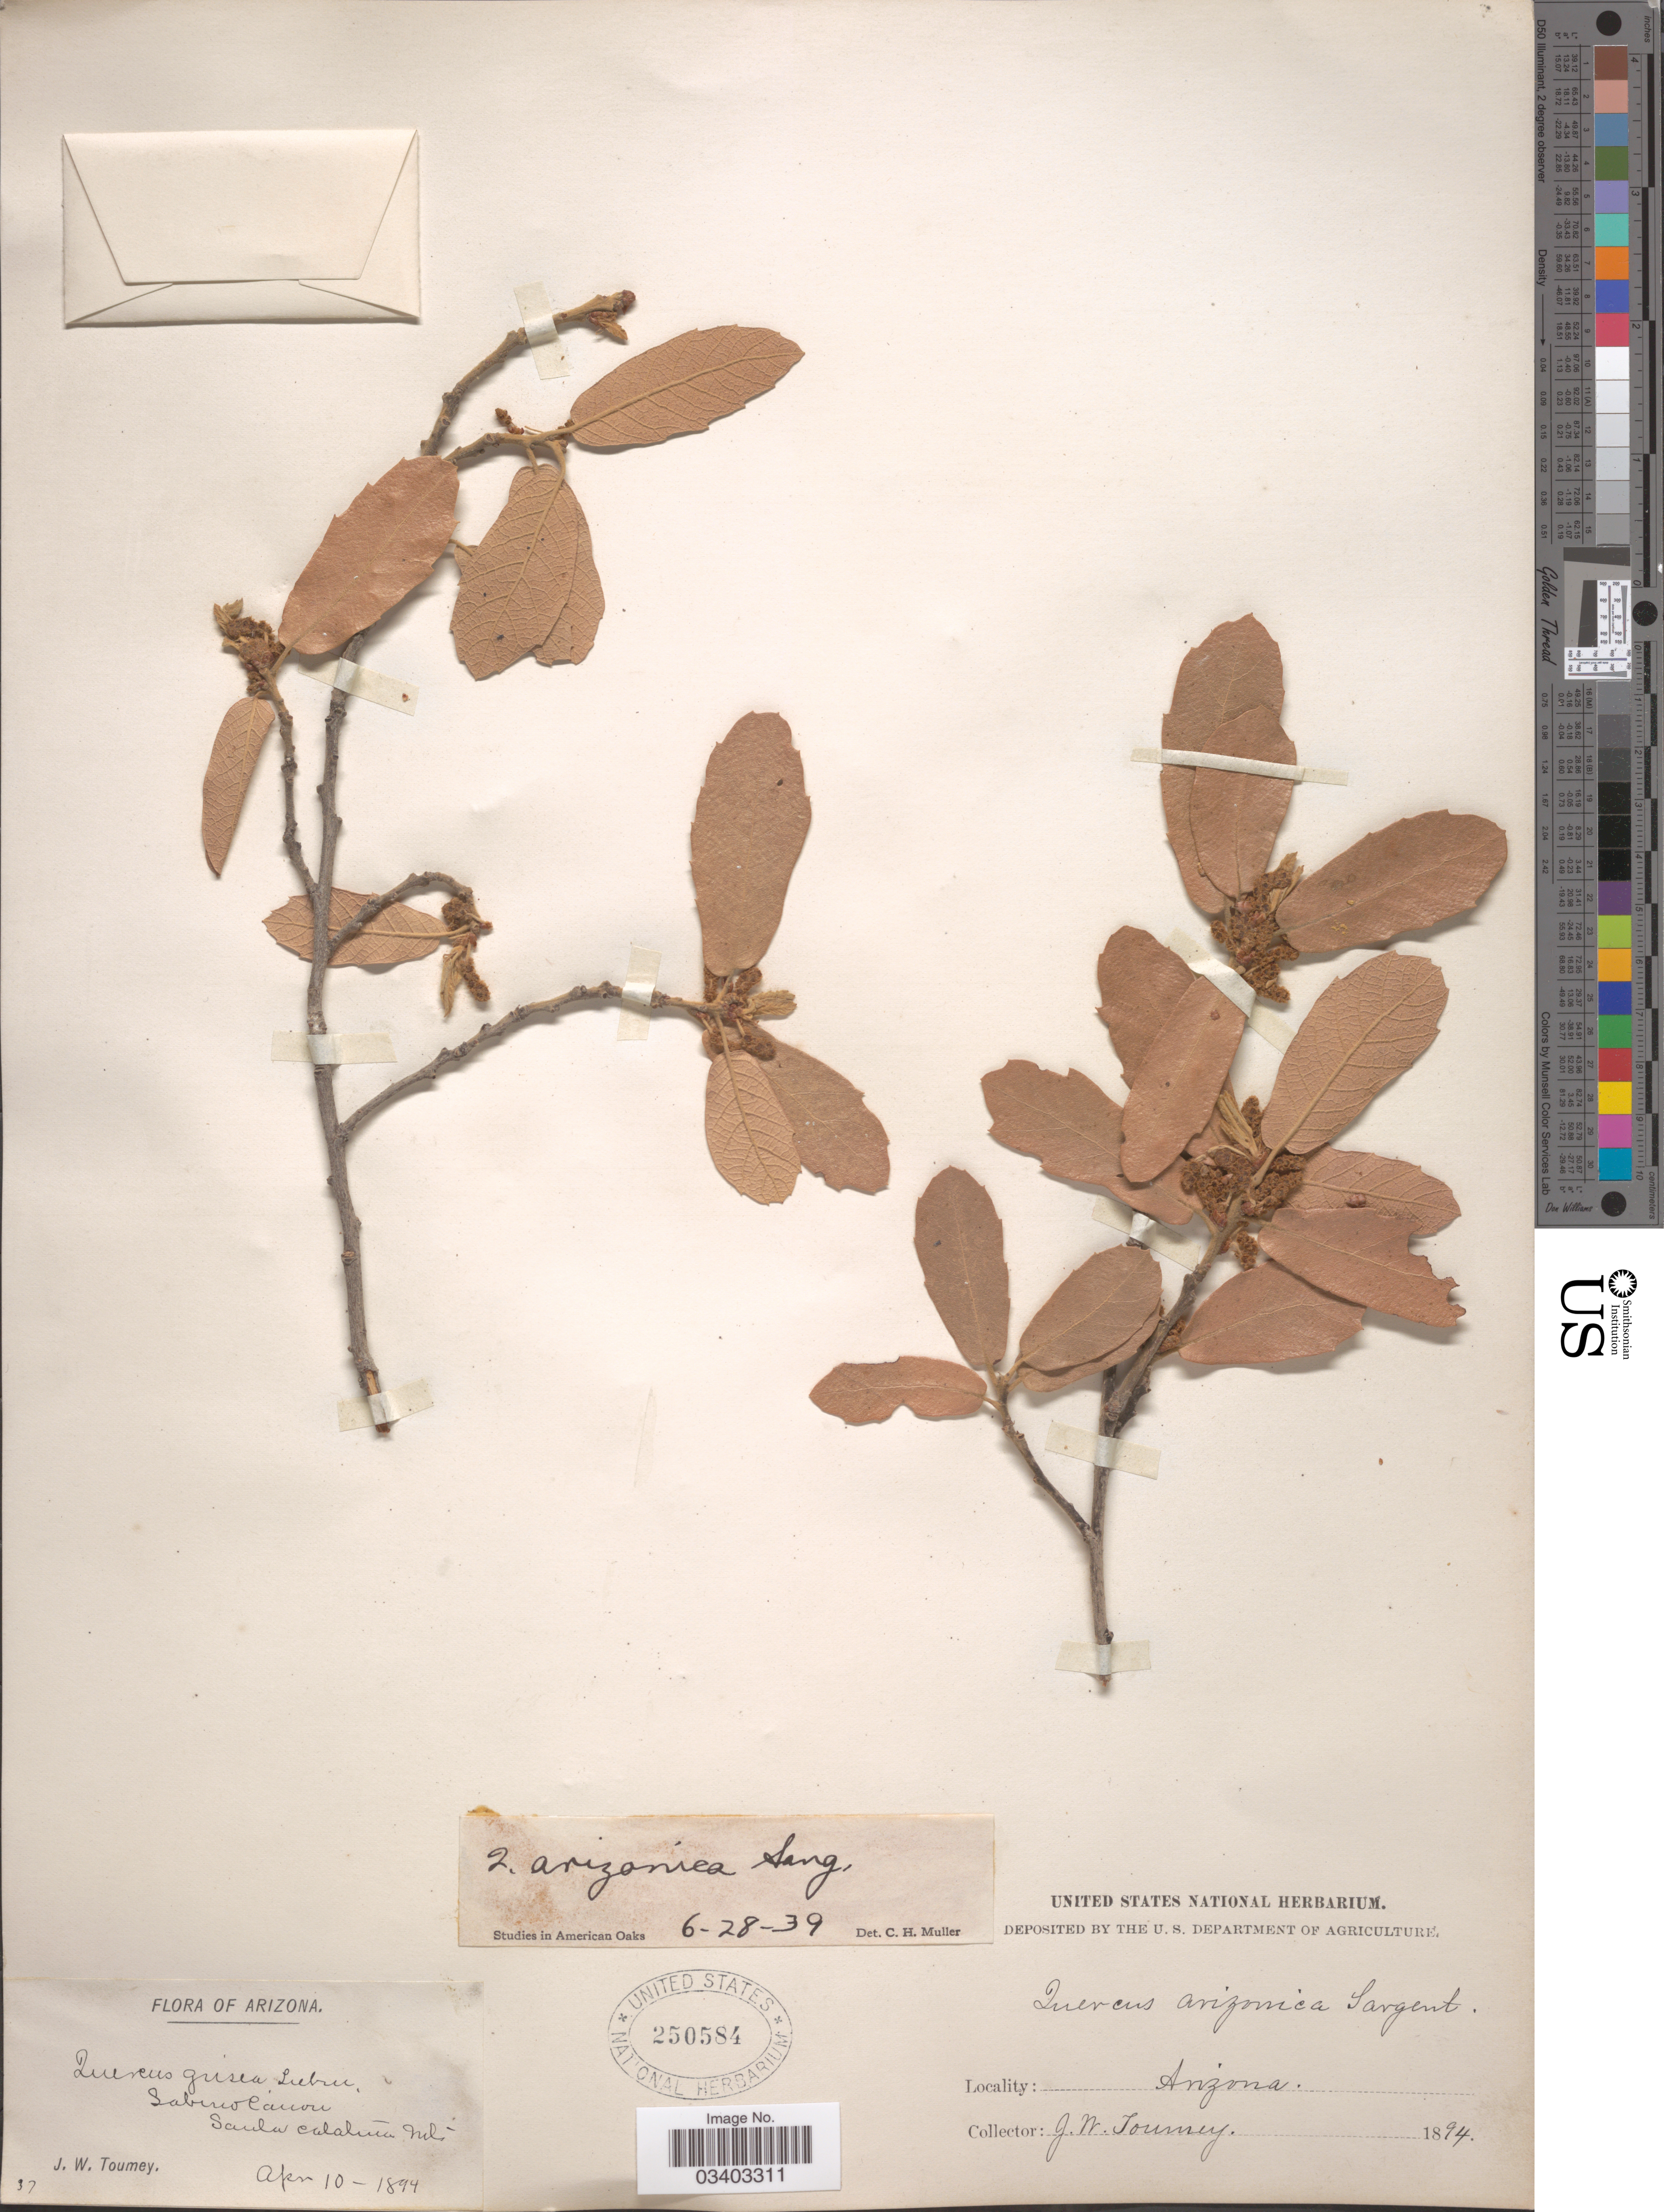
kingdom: Plantae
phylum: Tracheophyta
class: Magnoliopsida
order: Fagales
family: Fagaceae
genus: Quercus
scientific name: Quercus arizonica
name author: Sarg.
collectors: J. W. Toumey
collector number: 37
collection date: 1894-04-10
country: United States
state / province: Arizona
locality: Sabino Canon. Santa Catalina Mts.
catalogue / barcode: US 250584